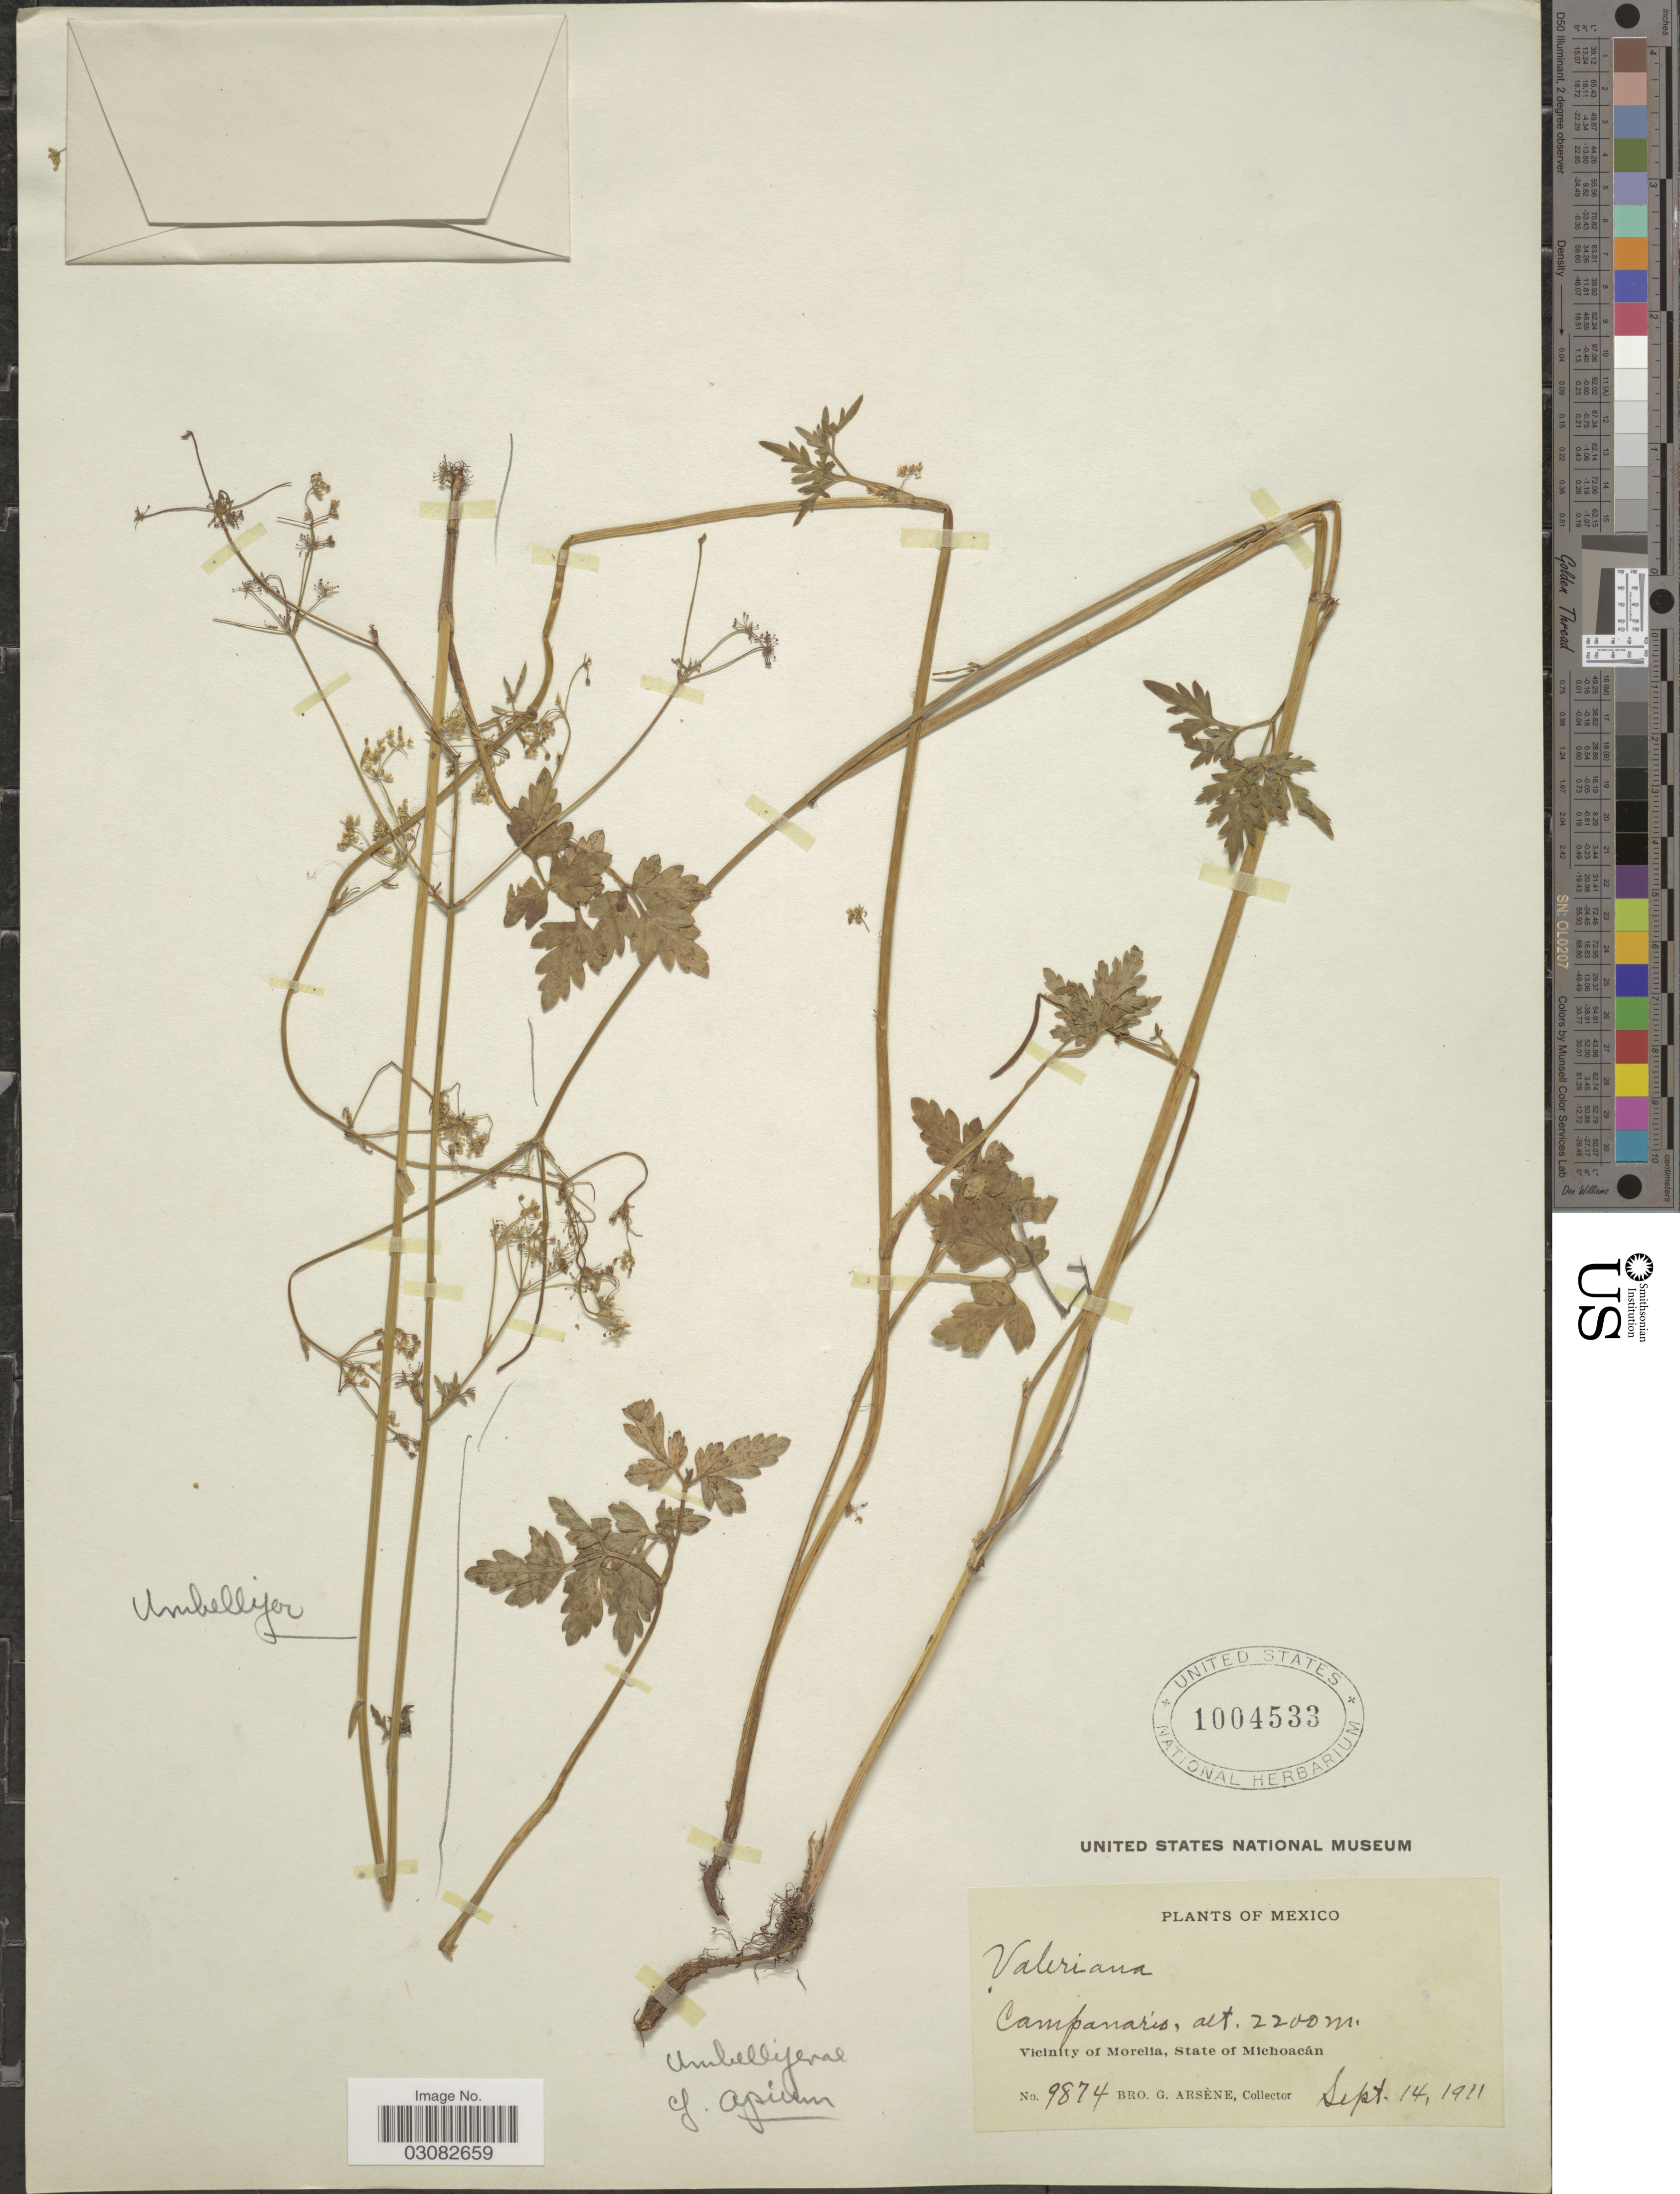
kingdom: Plantae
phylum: Tracheophyta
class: Magnoliopsida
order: Apiales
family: Apiaceae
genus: Apium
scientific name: Apium sp.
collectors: Bro. G. Arsène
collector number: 9874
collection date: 1911-09-14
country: Mexico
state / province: Michoacán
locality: Campanario. Vicinity of Morelia.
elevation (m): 2200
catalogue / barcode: US 1004533